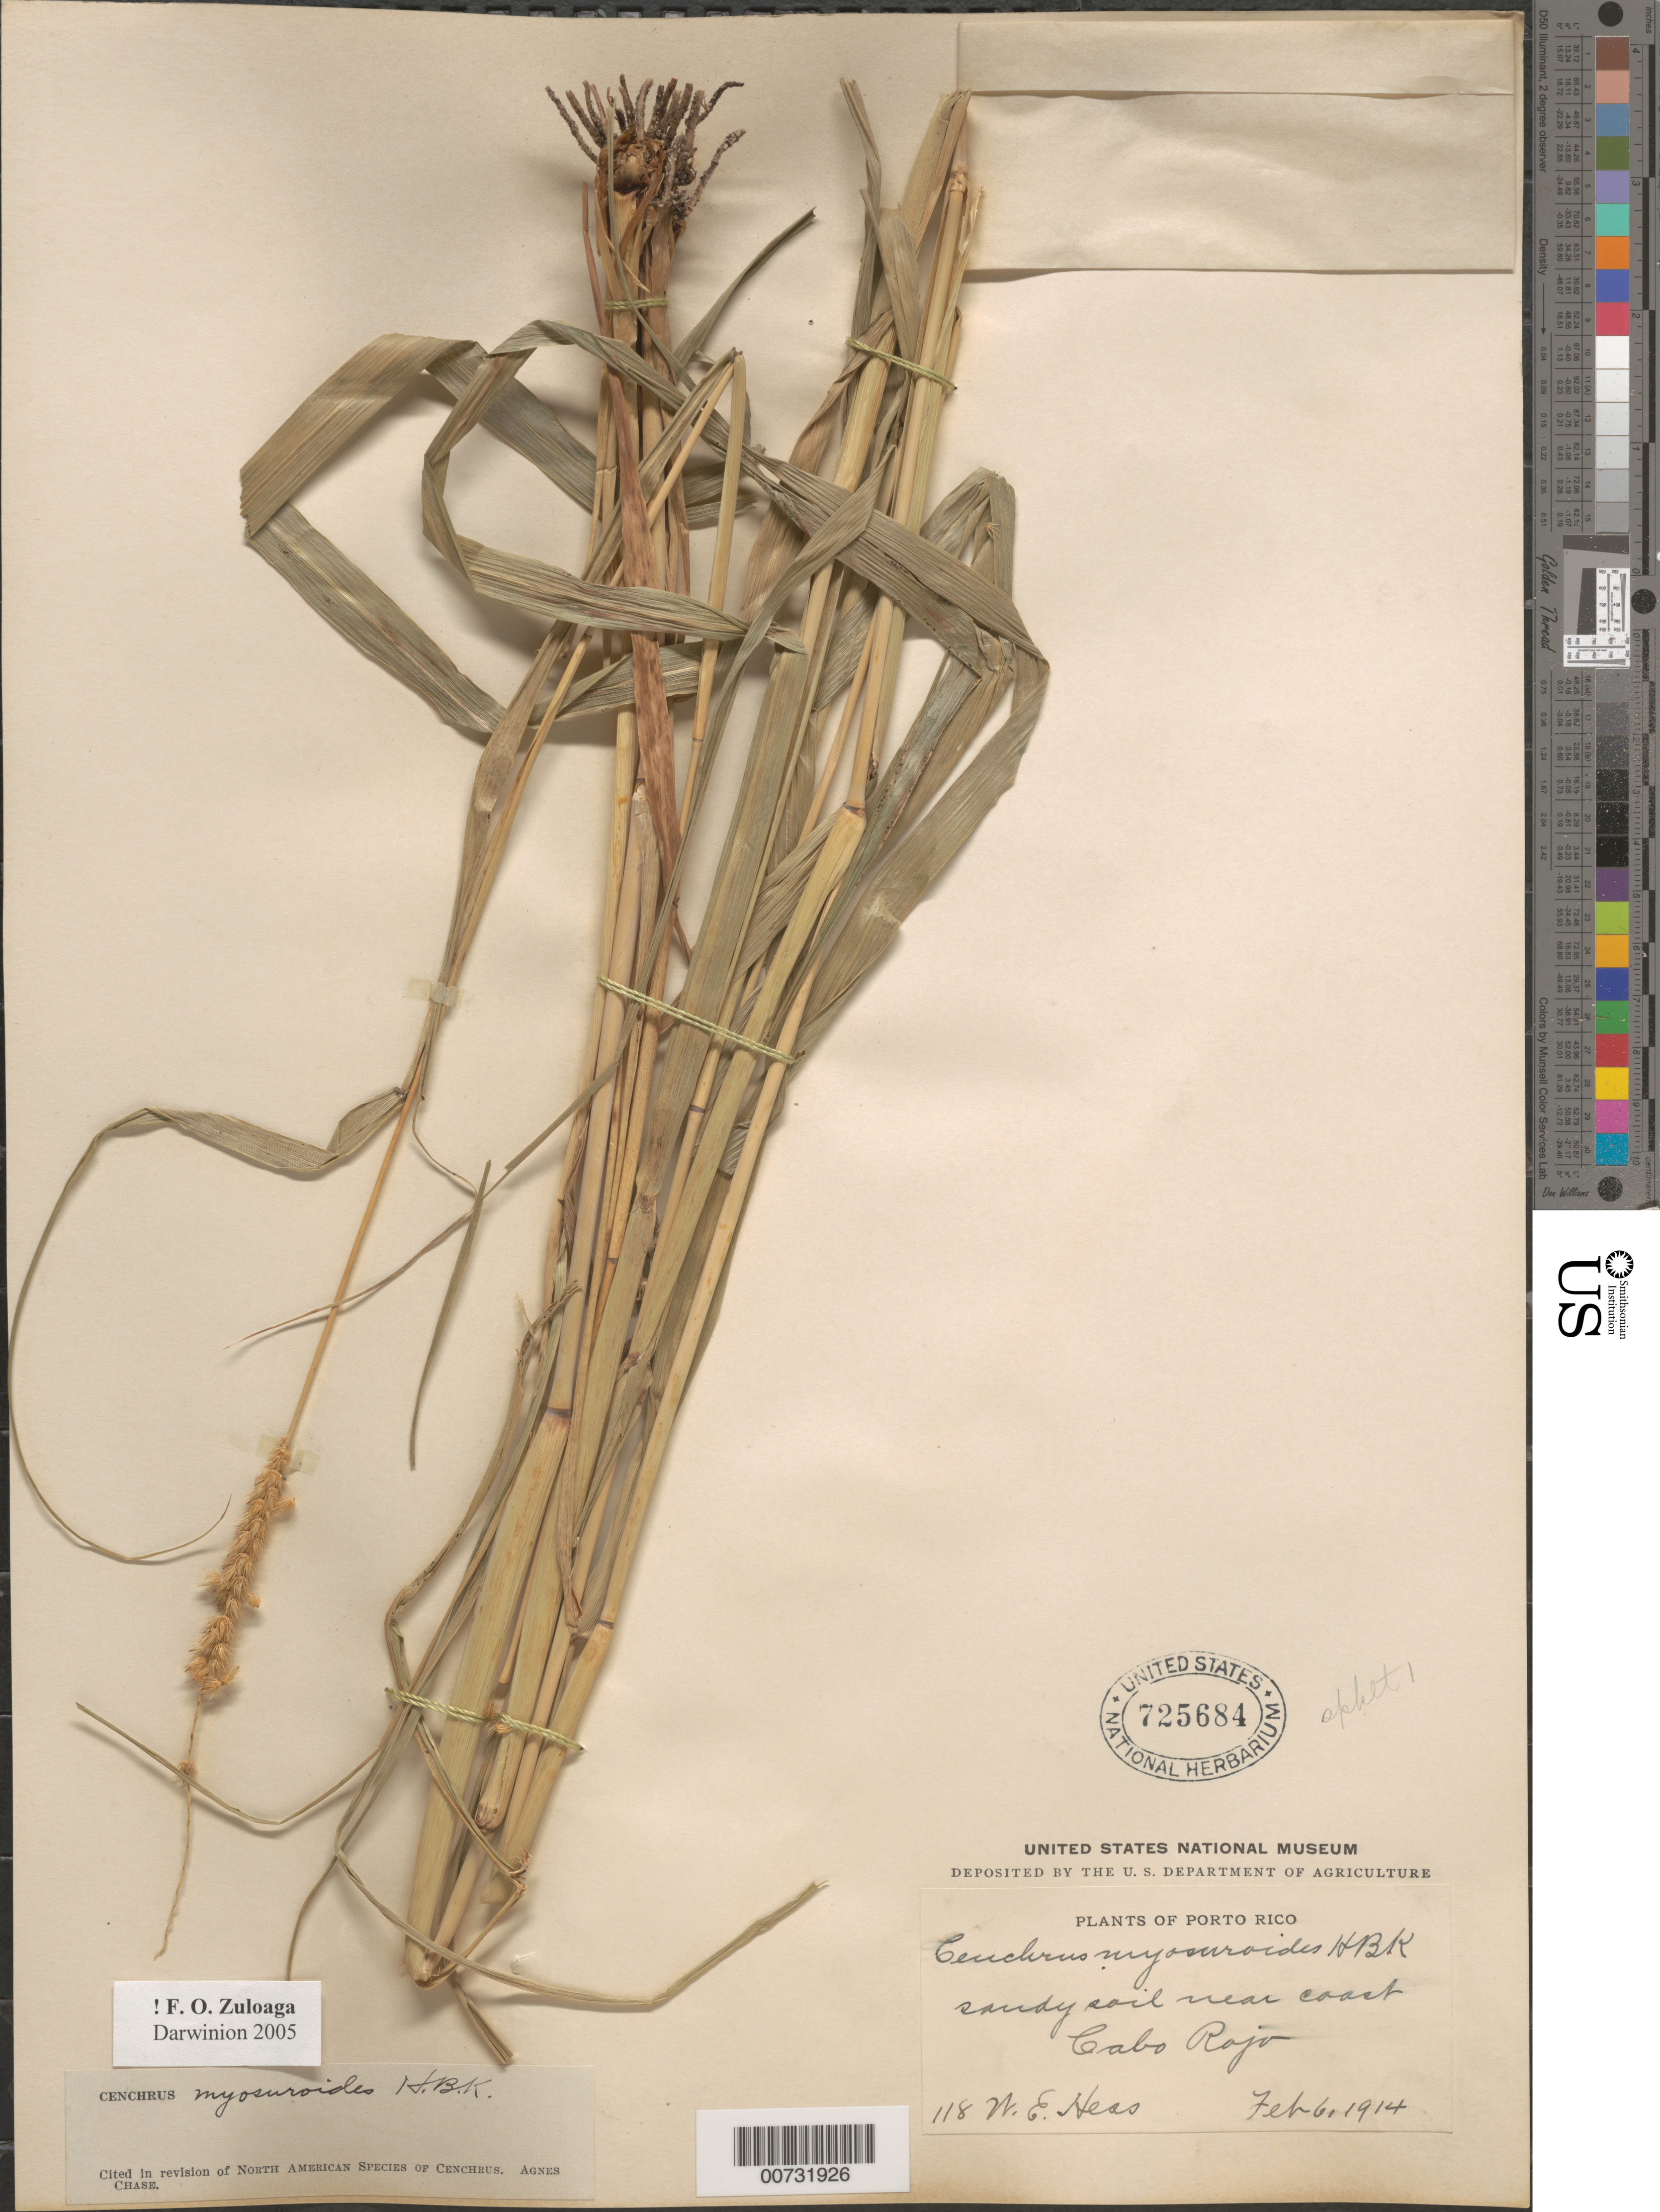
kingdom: Plantae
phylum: Tracheophyta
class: Liliopsida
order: Poales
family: Poaceae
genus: Cenchrus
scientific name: Cenchrus myosuroides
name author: Kunth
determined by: Chase, [M.] Agnes, (US)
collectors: W. Hess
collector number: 118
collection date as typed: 06 Feb 1914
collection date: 1914-02-06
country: Puerto Rico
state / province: Cabo Rojo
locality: Cabo Rojo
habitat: Sandy soil near coast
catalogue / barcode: US 725684